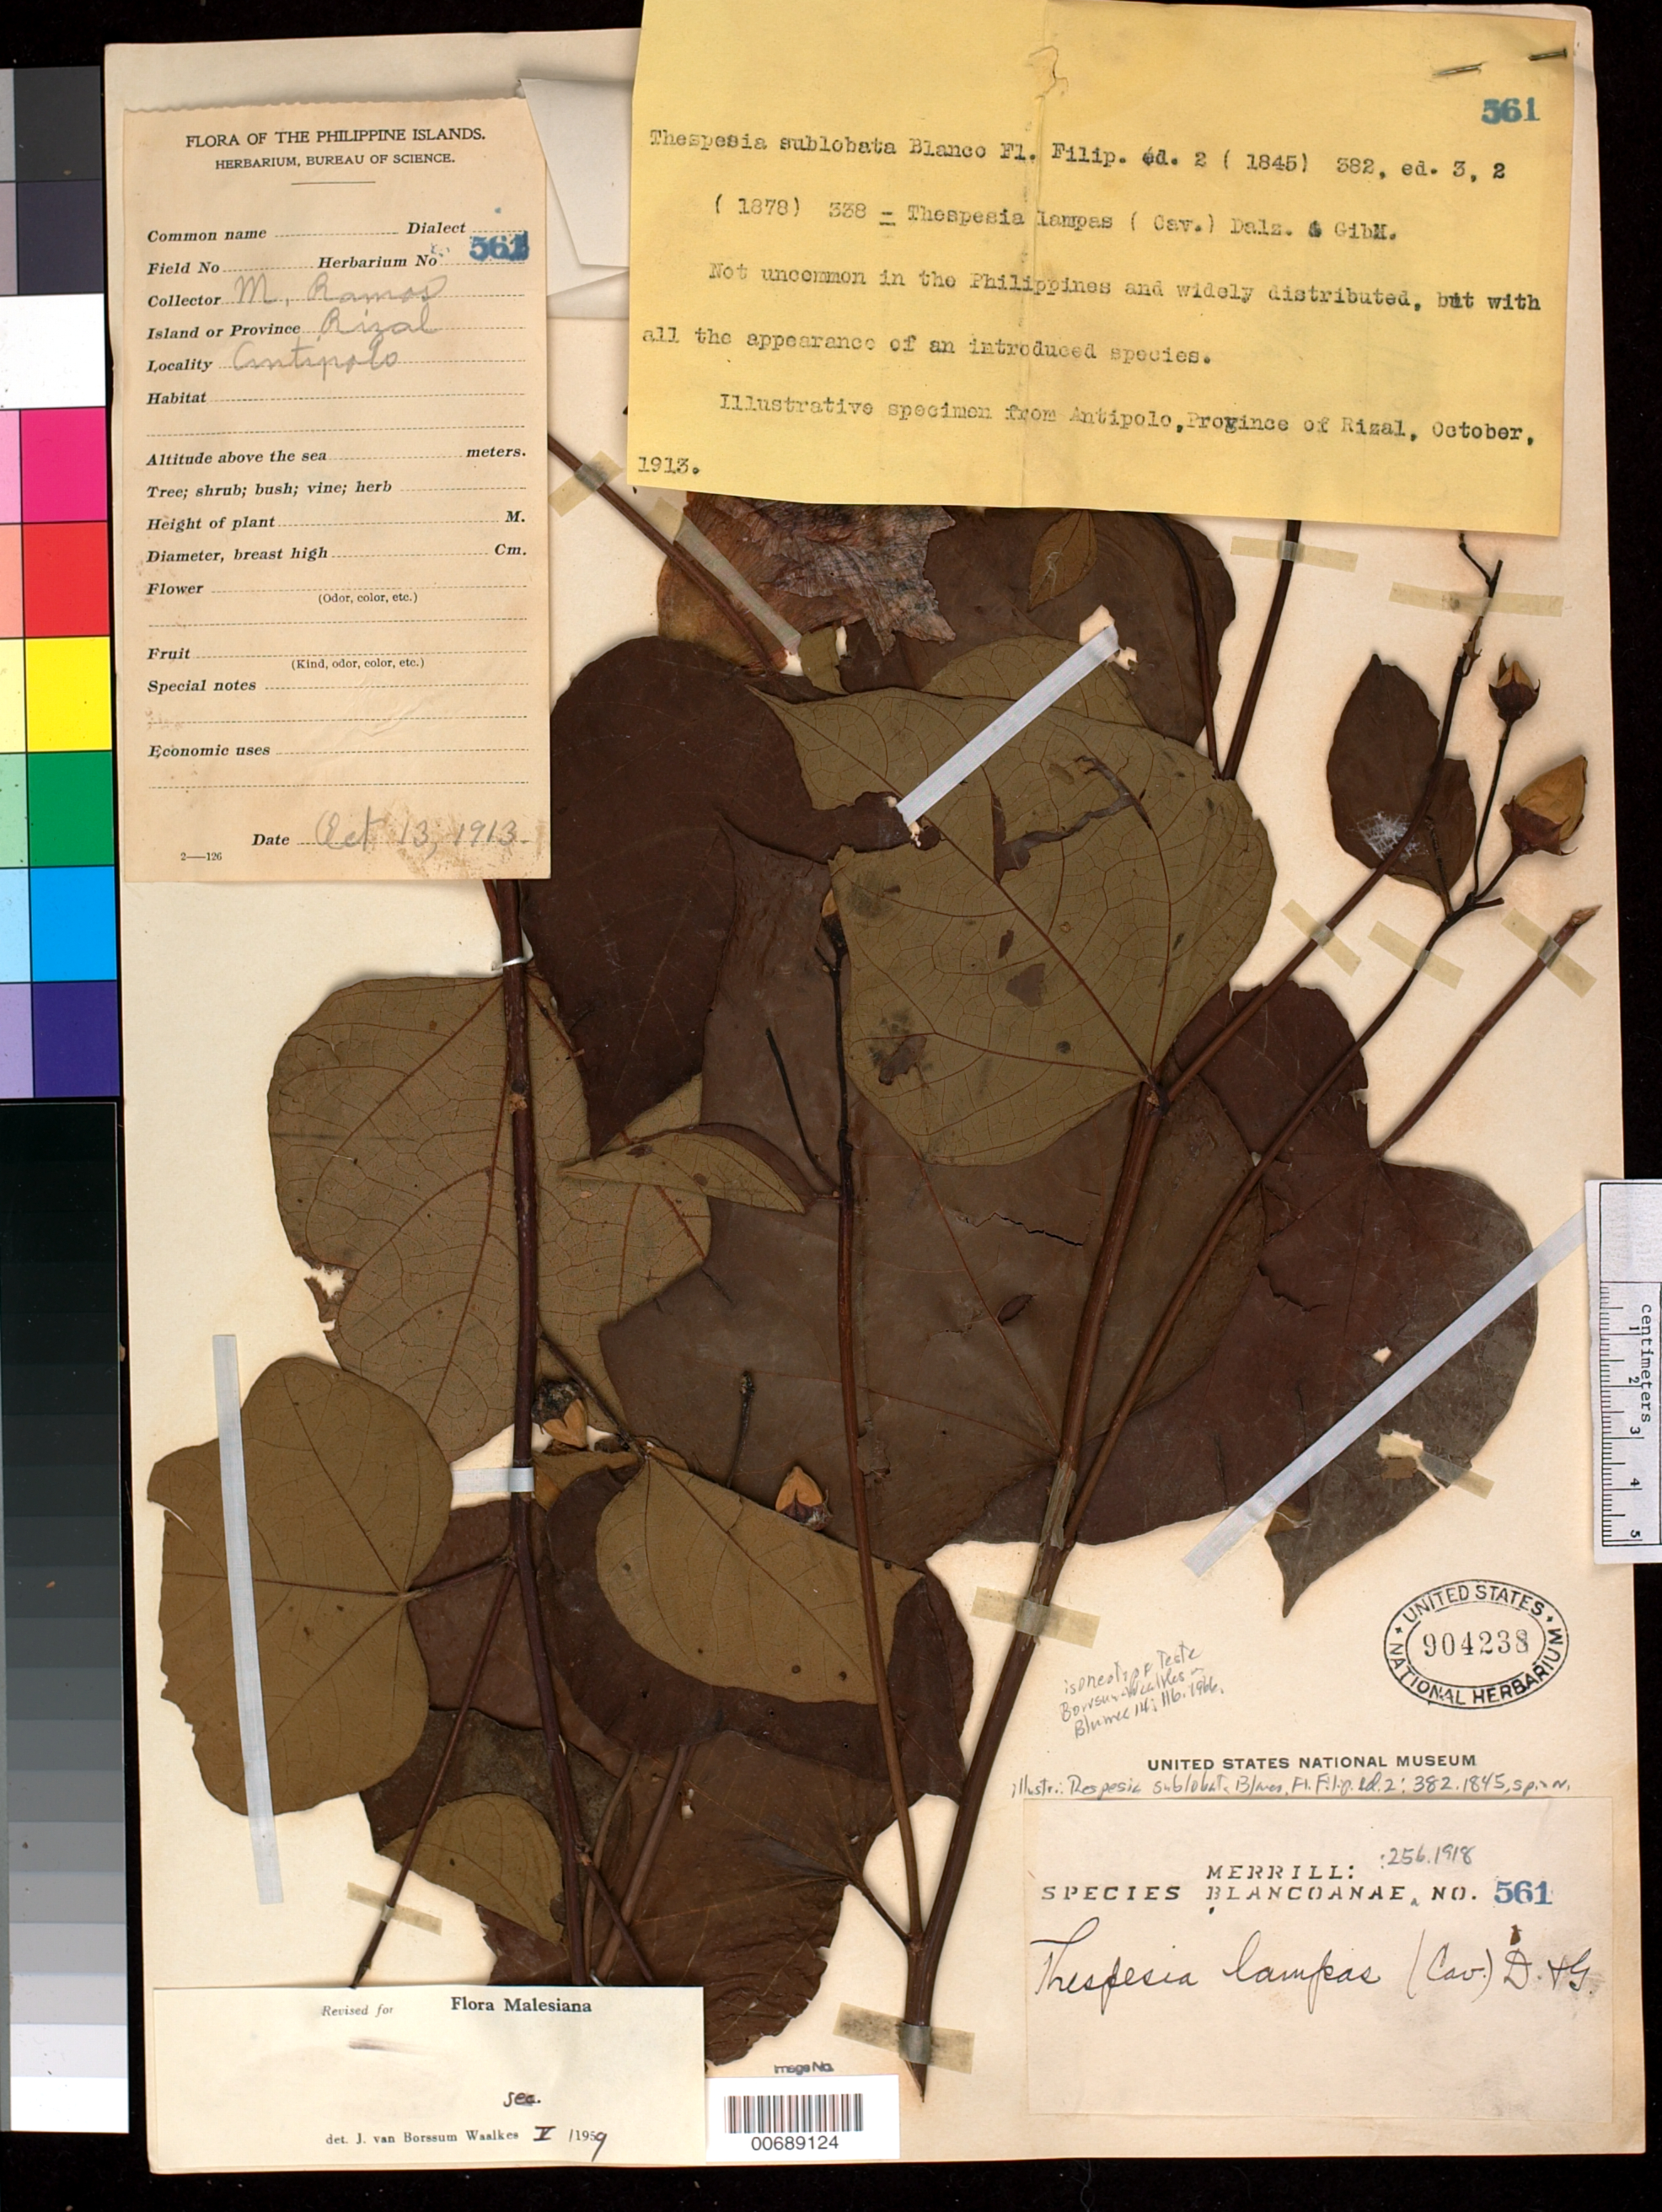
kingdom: Plantae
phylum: Tracheophyta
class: Magnoliopsida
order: Malvales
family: Malvaceae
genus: Thespesia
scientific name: Thespesia sublobata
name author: Blanco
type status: Isoneotype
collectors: M. Ramos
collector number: Sp. Blancoan. 561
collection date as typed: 13 Oct 1913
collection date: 1913-10-13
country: Philippines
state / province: Calabarzon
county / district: Rizal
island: Luzon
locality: Antipolo, Province of Rizal, Luzon.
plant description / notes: Neotype at GH.; Cited by E.D. Merrill in Sp. Blancoan. 256. 1918. Original collector label and sheet with typewritten notes by Merrill attached.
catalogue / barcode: US 904238